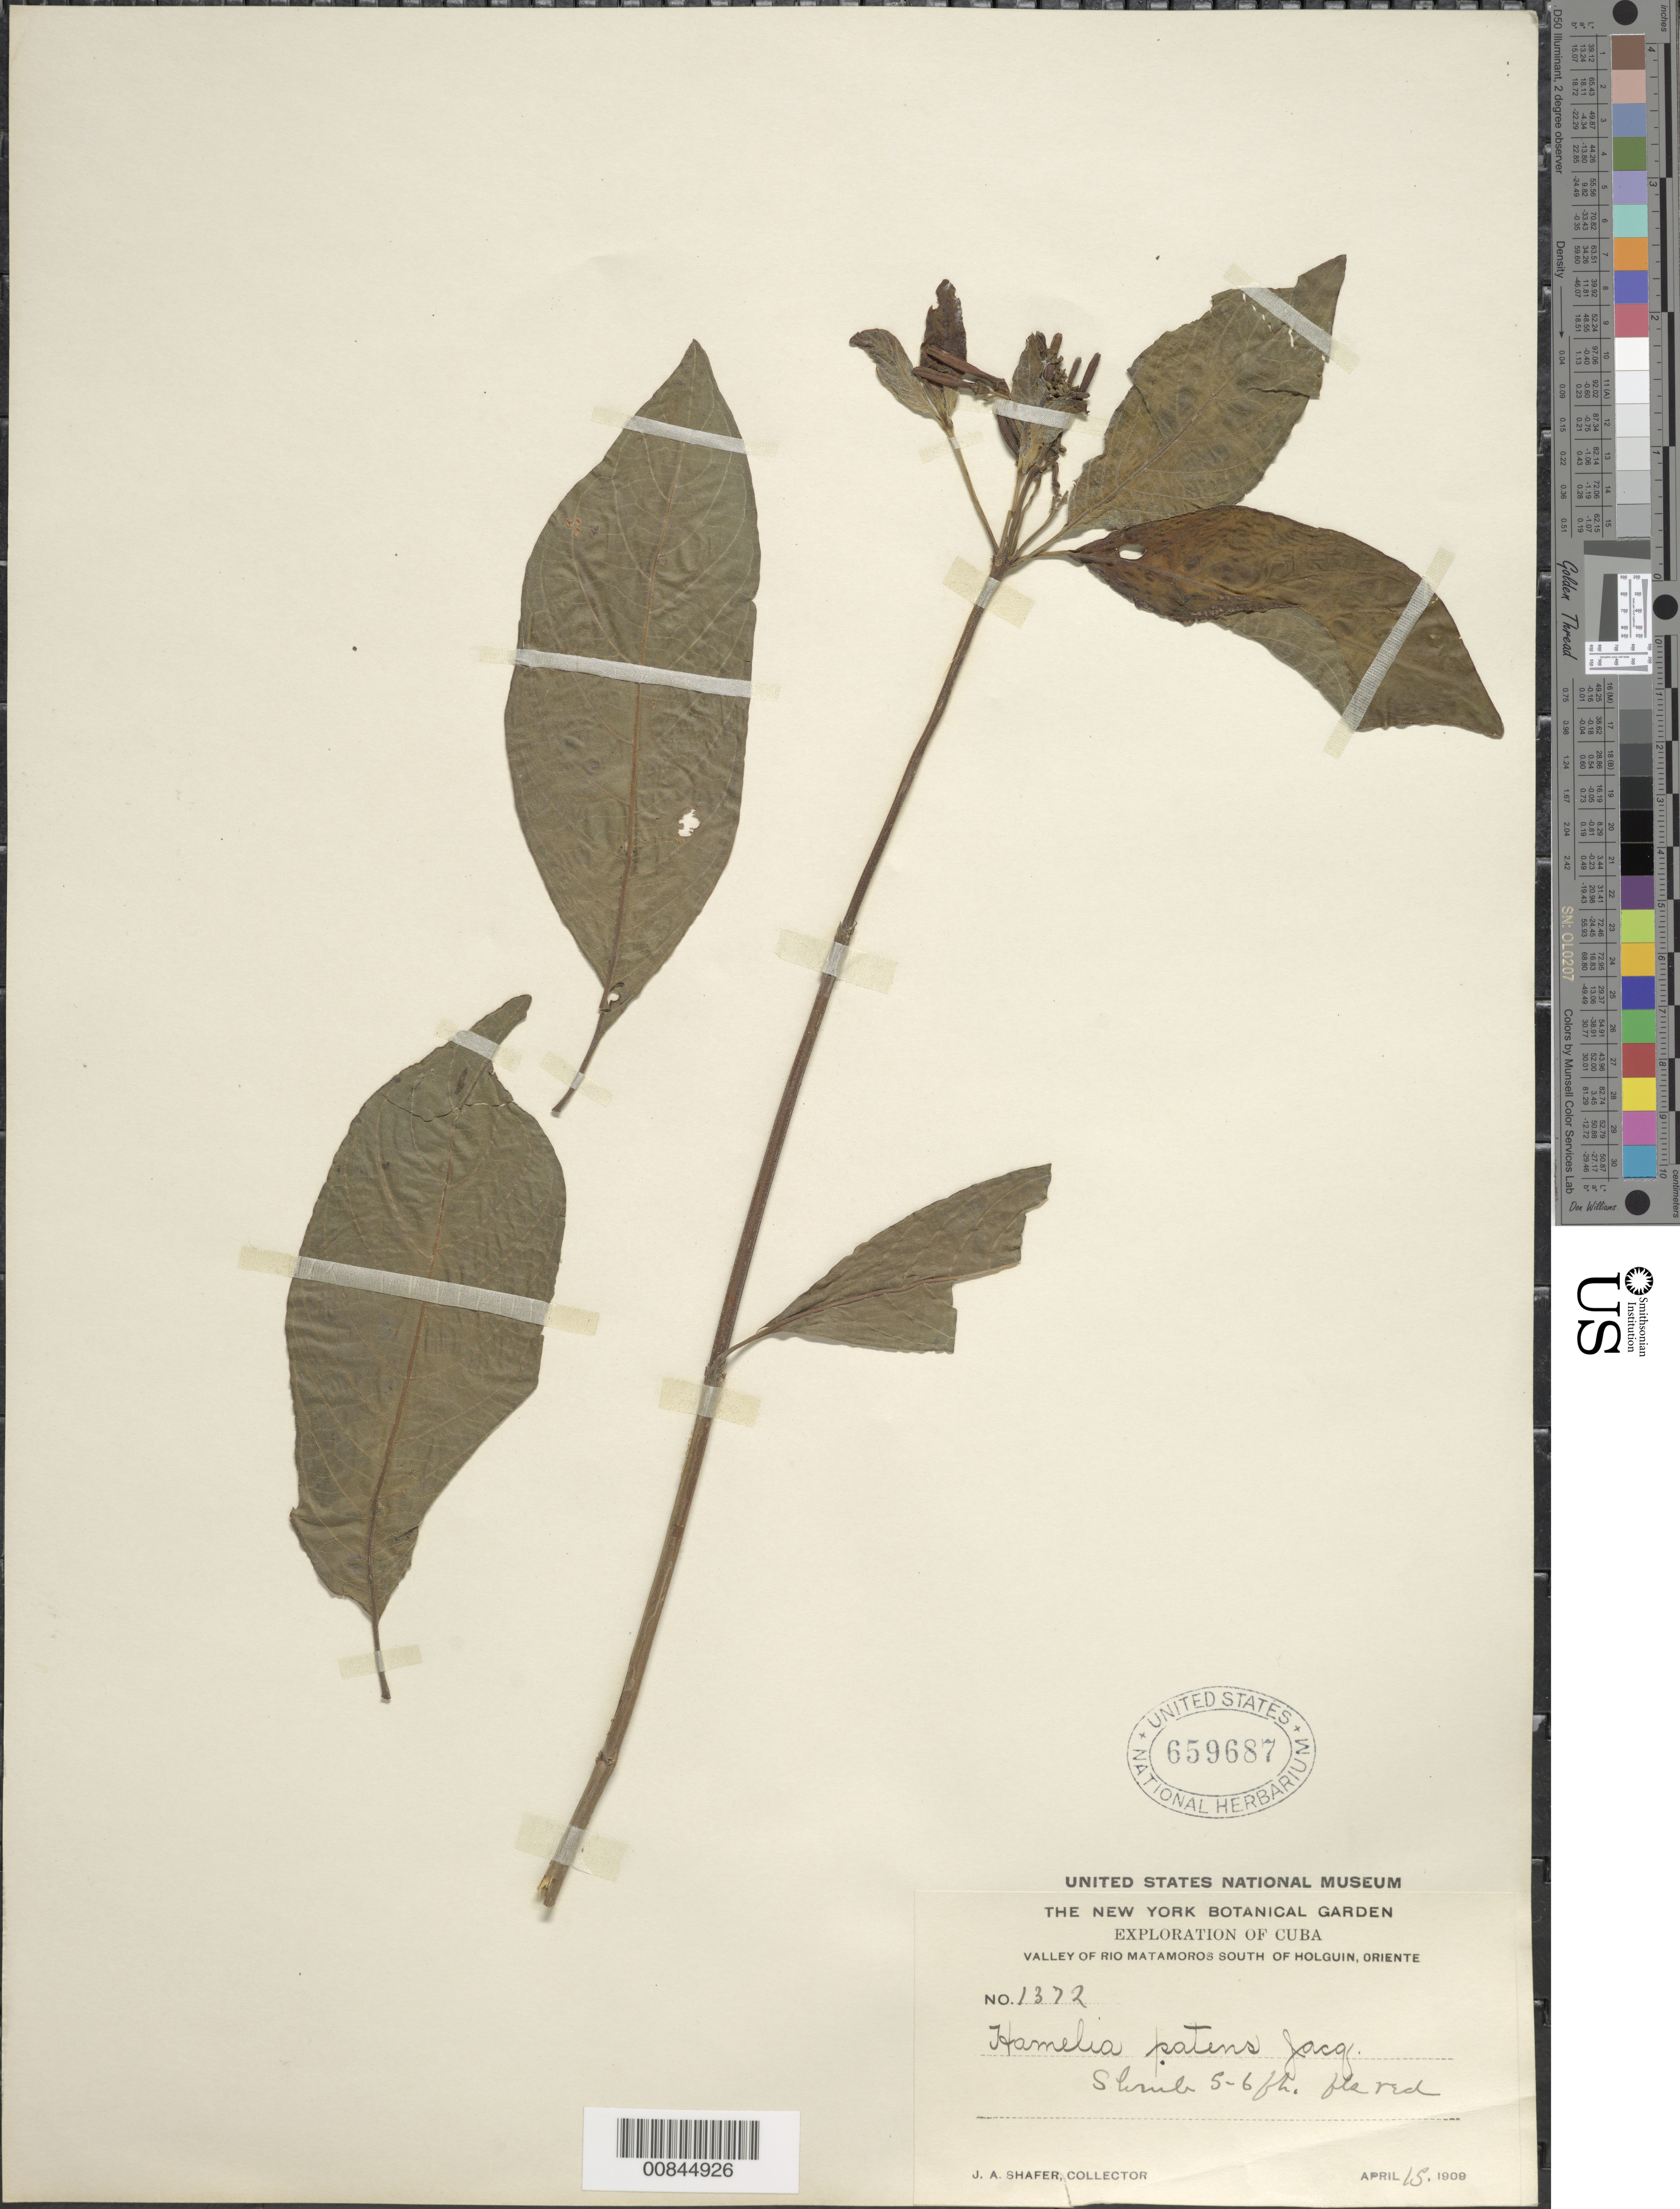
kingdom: Plantae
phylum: Tracheophyta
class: Magnoliopsida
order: Gentianales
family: Rubiaceae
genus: Hamelia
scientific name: Hamelia patens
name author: Jacq.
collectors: J. A. Shafer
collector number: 1372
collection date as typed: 15 Apr 1909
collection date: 1909-04-15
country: Cuba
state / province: Oriente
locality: Valley of Rio Matamoros south of Holguin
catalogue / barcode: US 659687